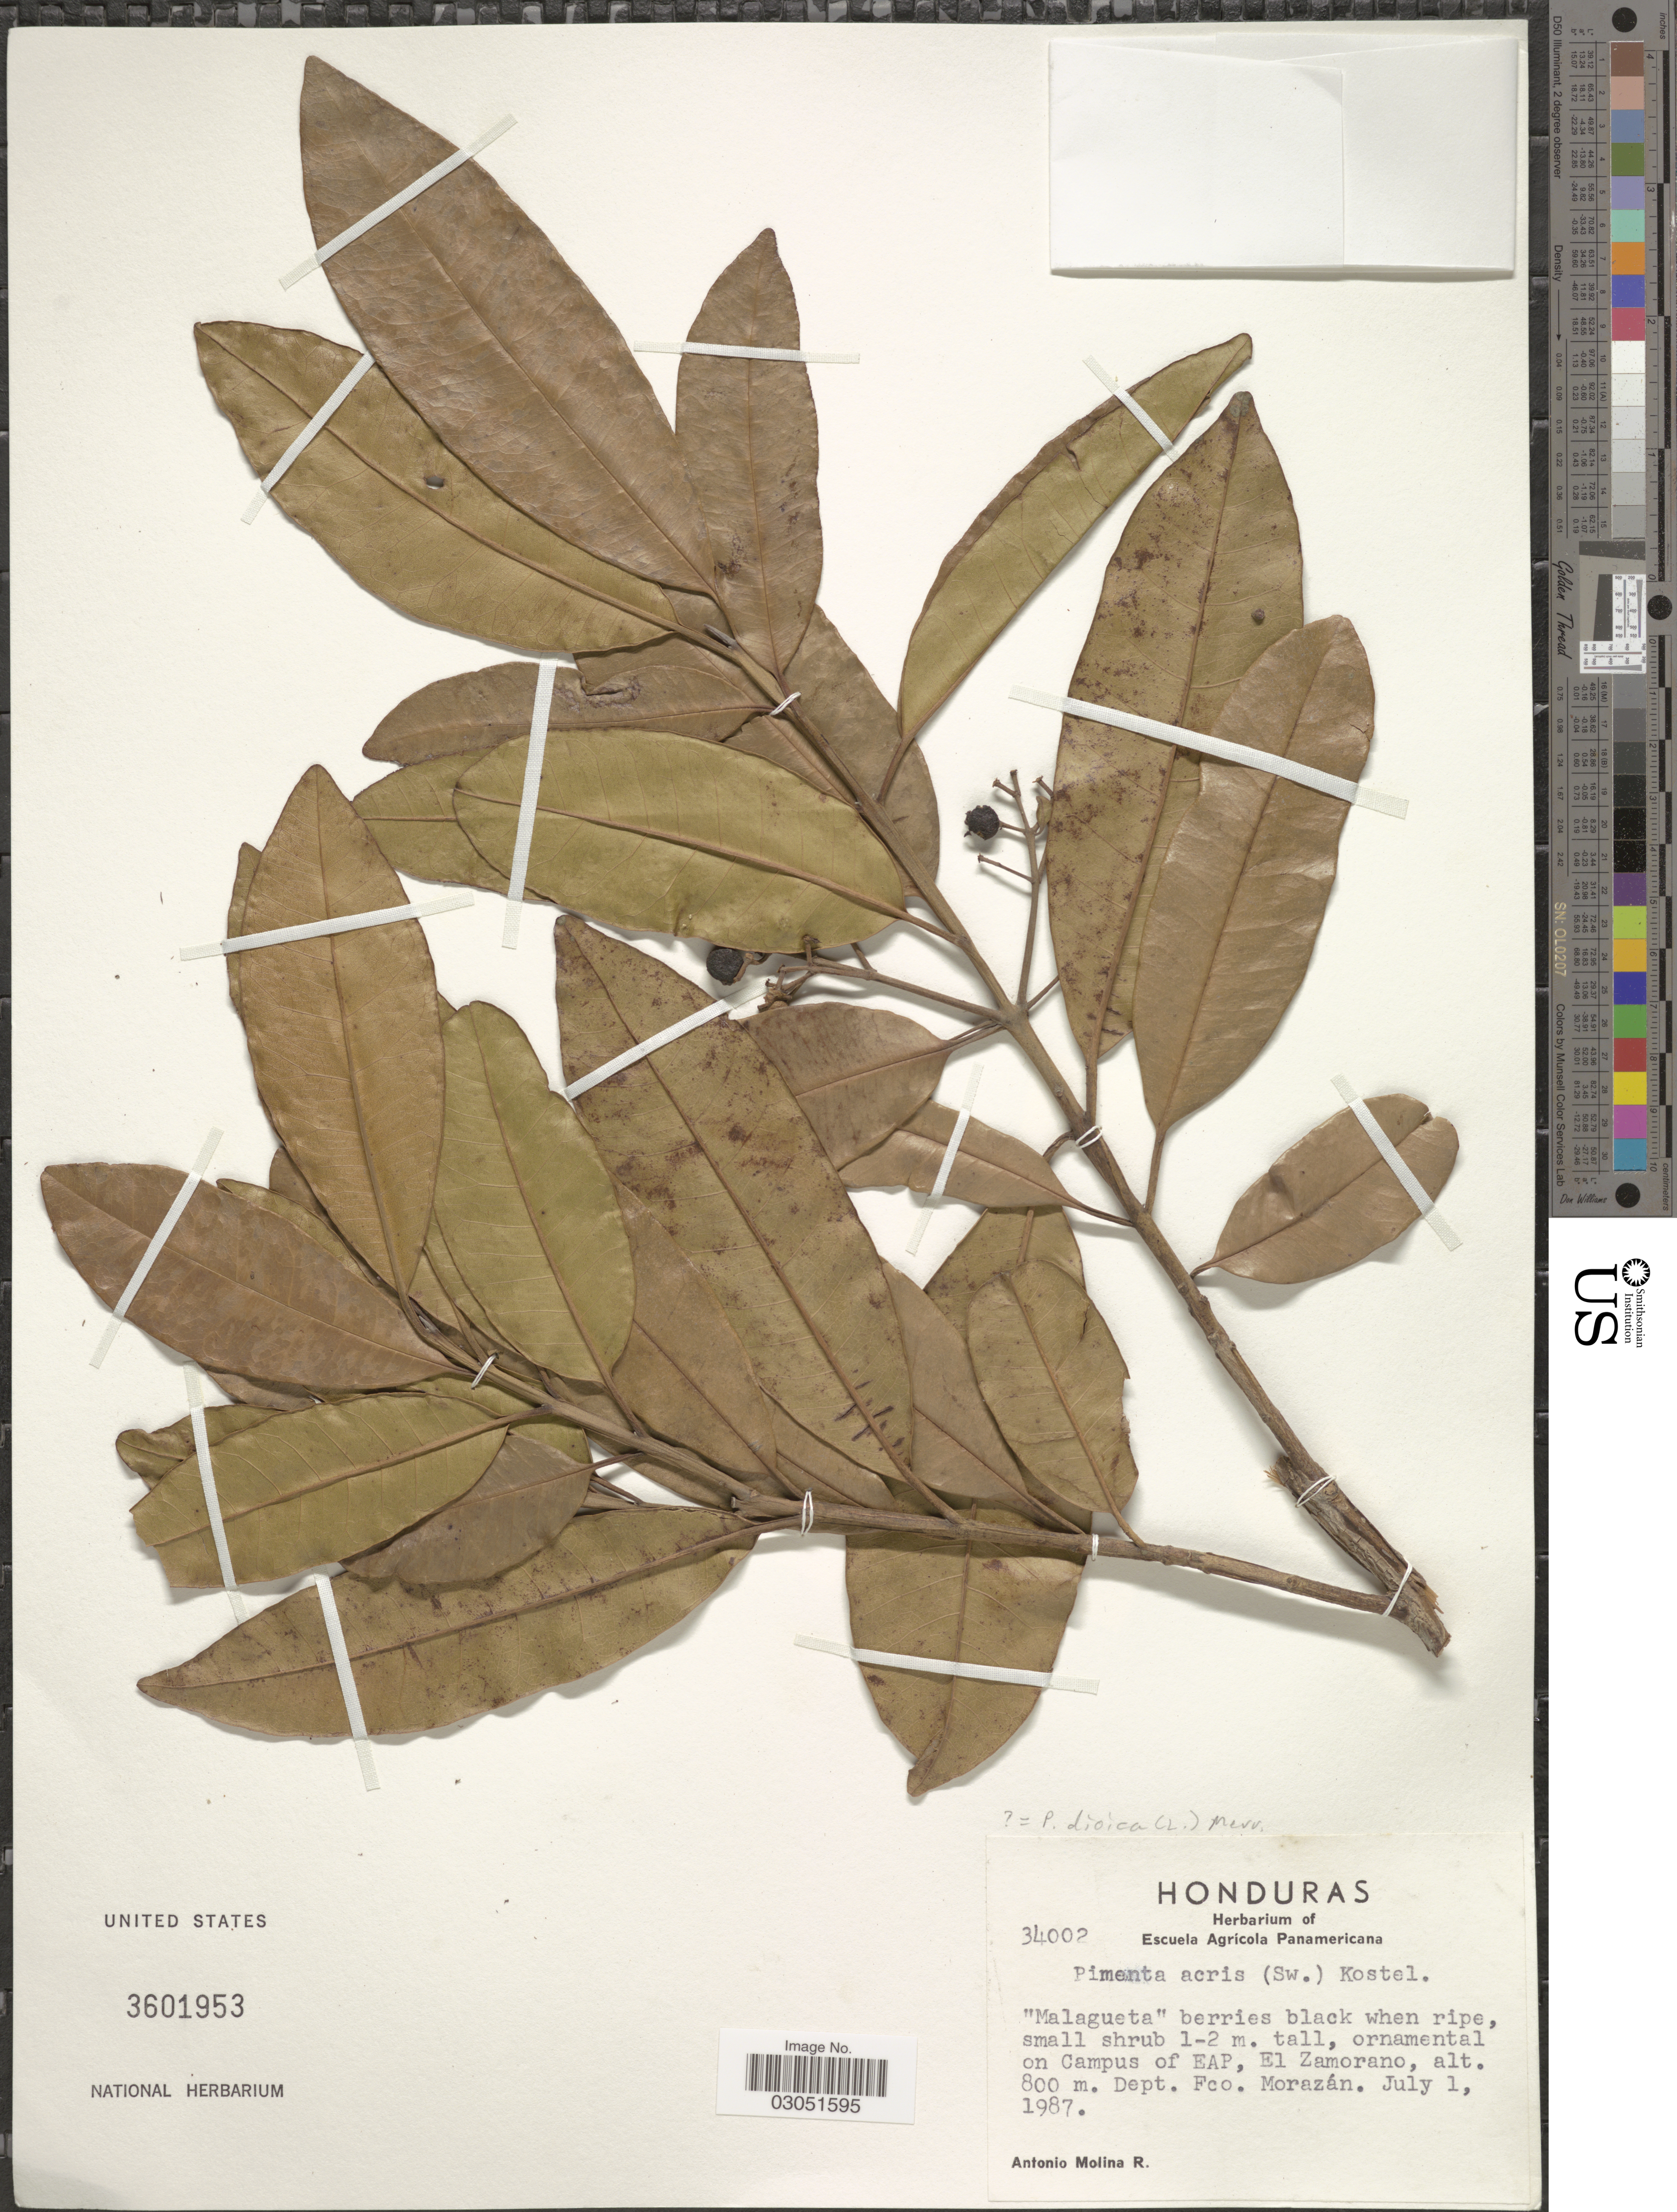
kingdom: Plantae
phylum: Tracheophyta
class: Magnoliopsida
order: Myrtales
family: Myrtaceae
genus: Pimenta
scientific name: Pimenta dioica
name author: (L.) Merr.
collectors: A. Molina R.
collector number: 34002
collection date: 1987-07-01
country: Honduras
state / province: Fco. Morazán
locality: Ornamental on Campus of EAP, El Zamorano, Dept. Fco. Morazán.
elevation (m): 800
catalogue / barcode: US 3601953